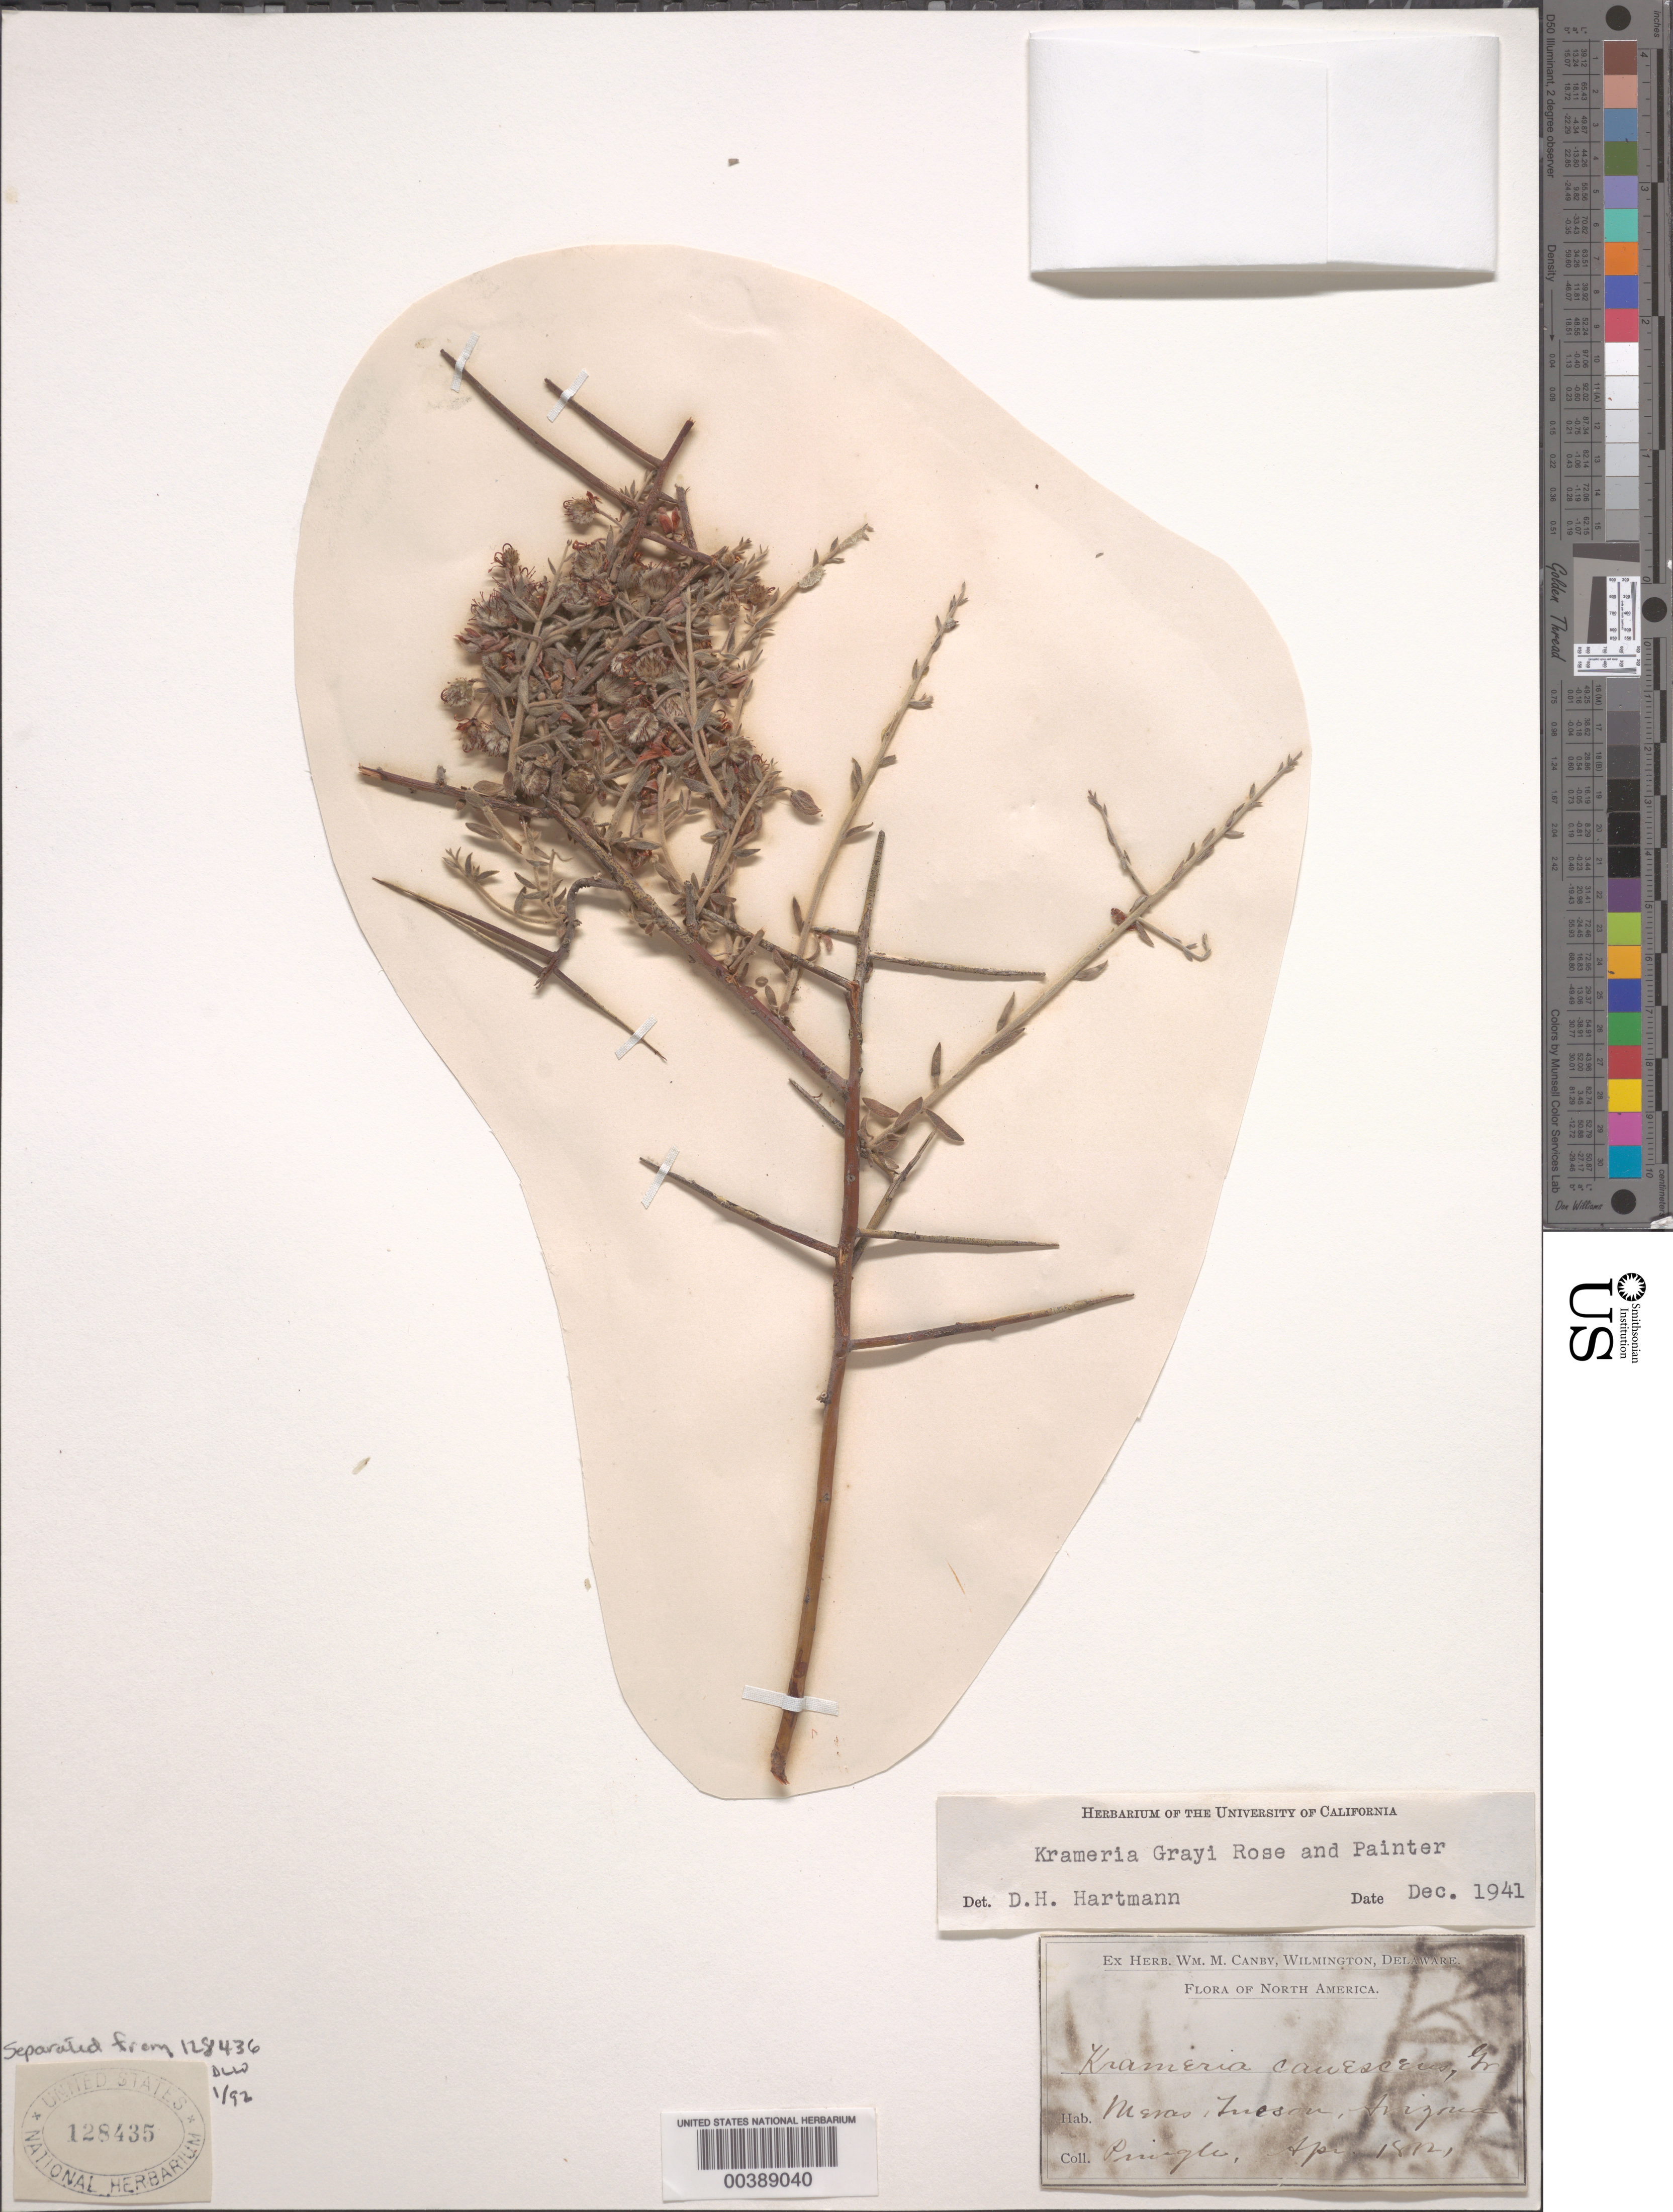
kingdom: Plantae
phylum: Tracheophyta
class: Magnoliopsida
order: Zygophyllales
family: Krameriaceae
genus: Krameria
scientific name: Krameria grayi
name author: Rose & J.H. Painter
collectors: C. G. Pringle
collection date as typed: Apr 1872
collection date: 1872-04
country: United States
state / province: Arizona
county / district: Pima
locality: Tucson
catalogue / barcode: US 128435